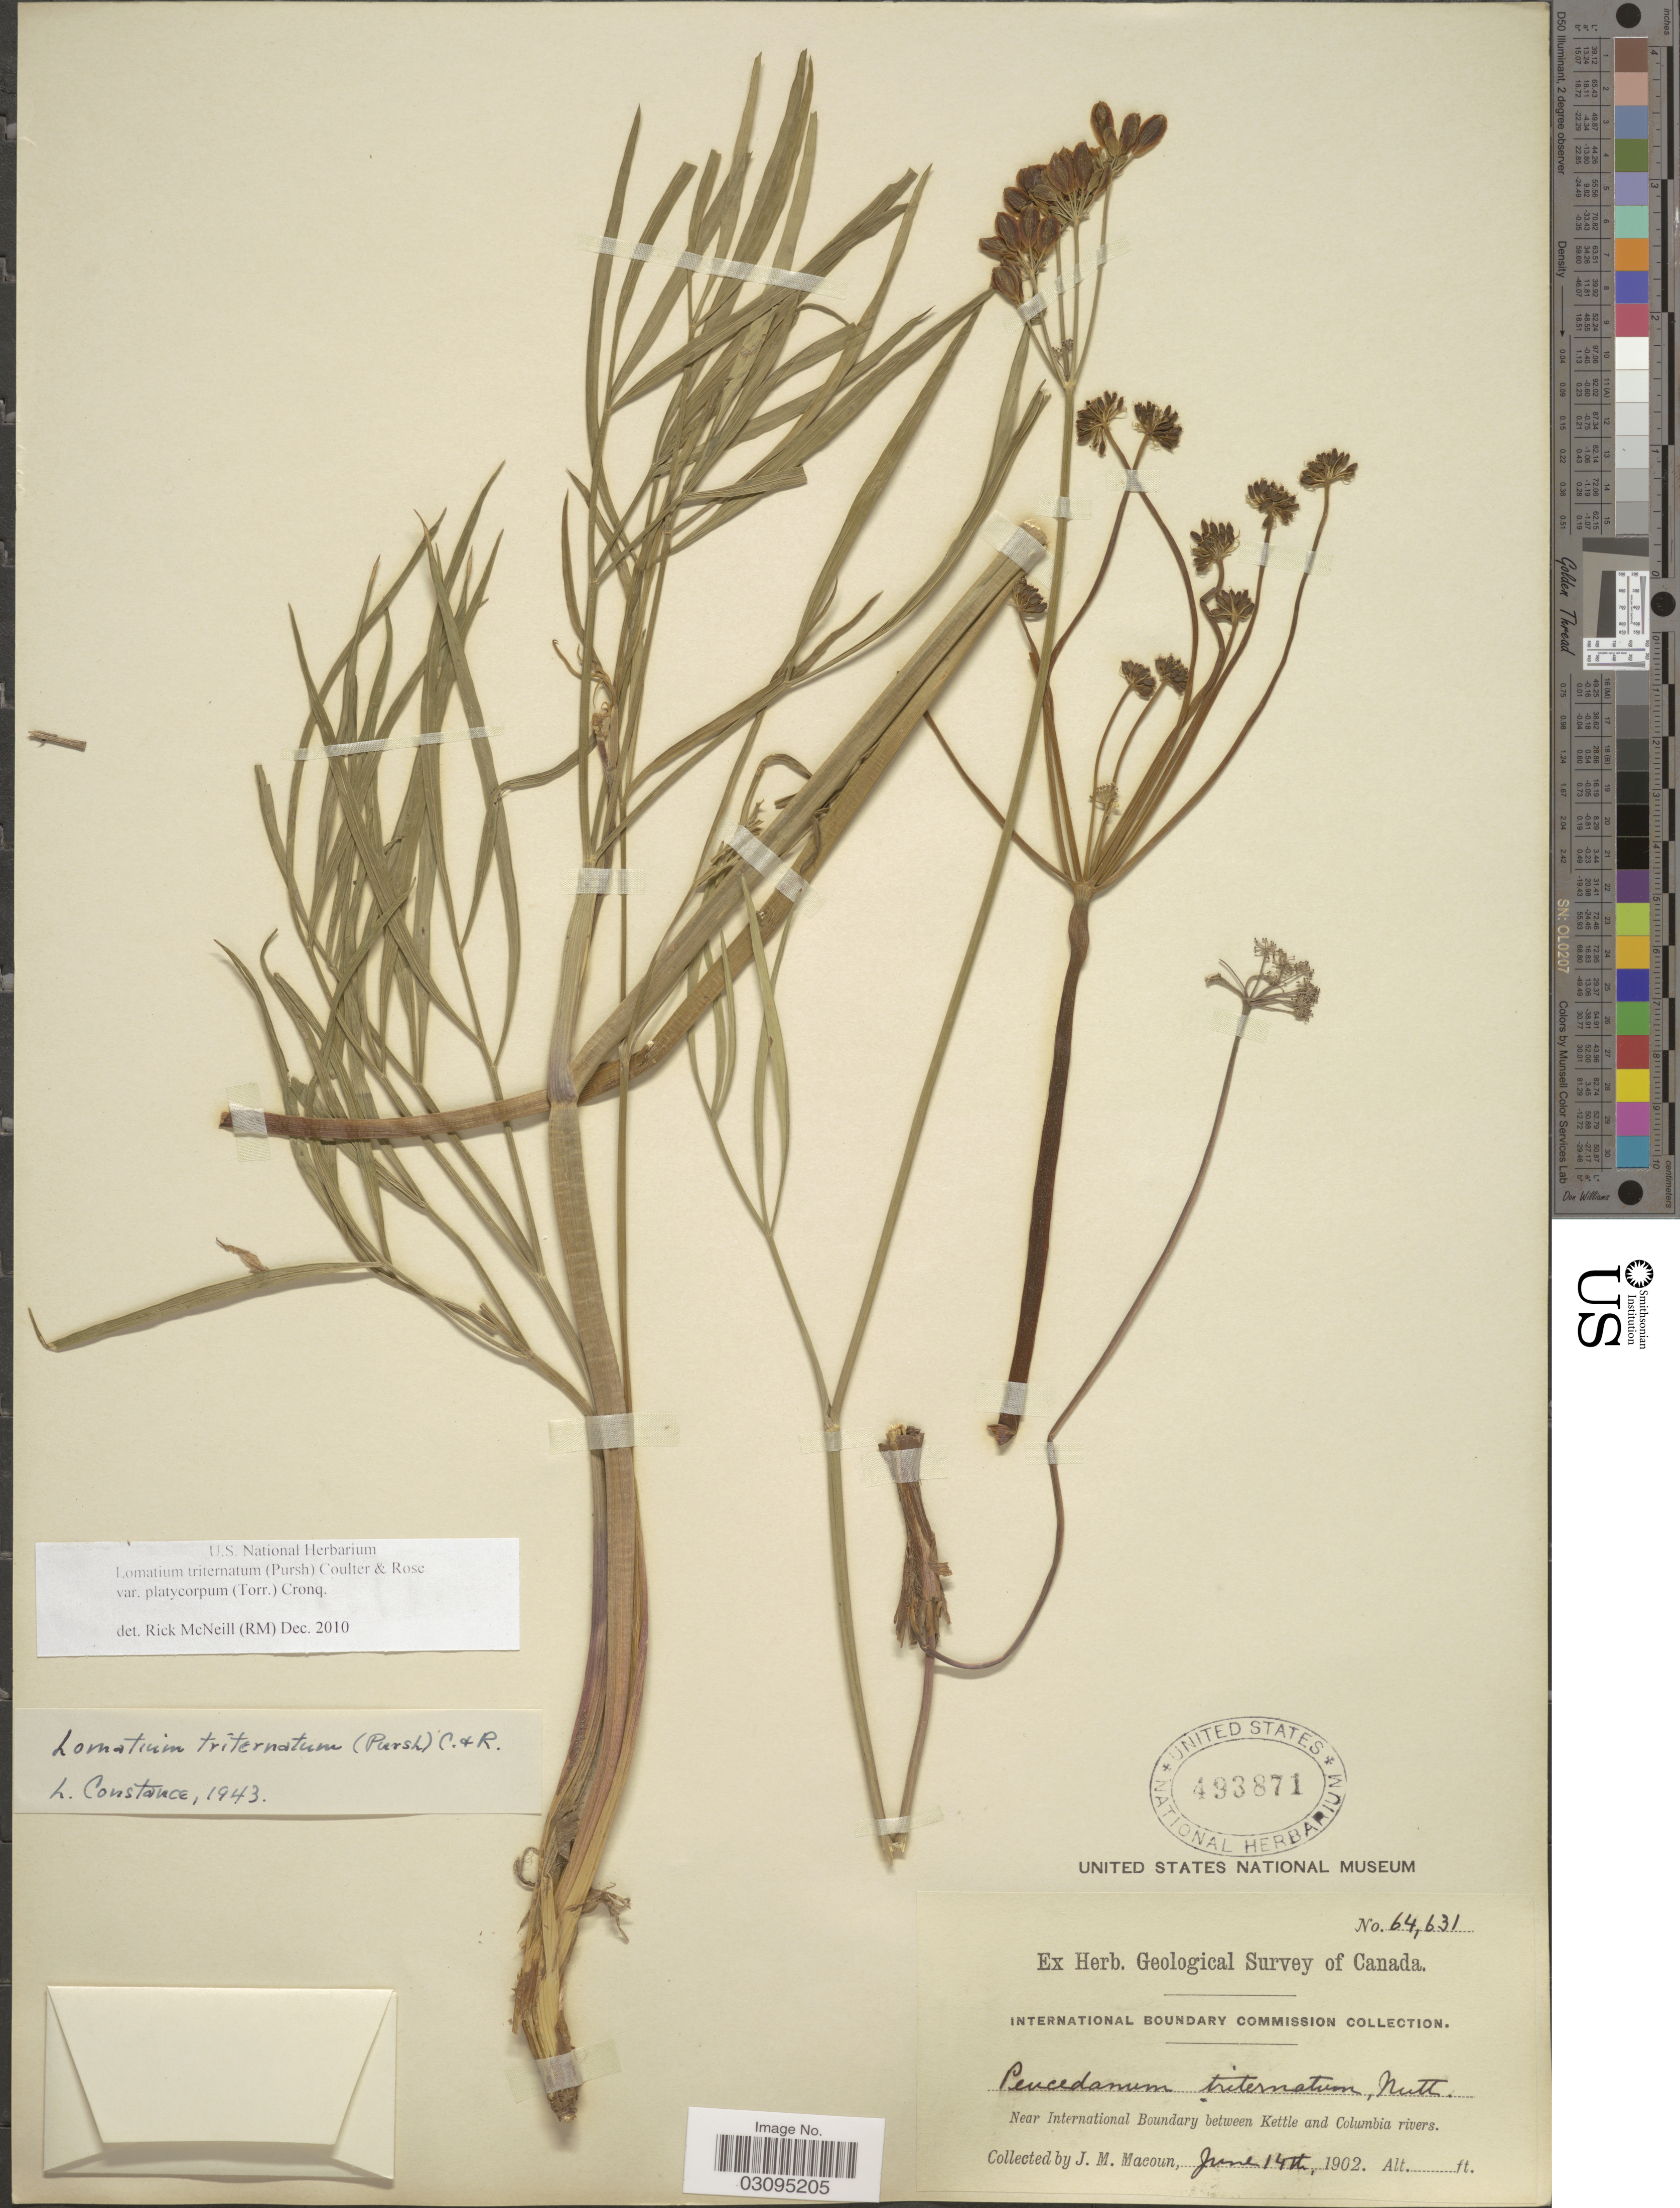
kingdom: Plantae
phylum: Tracheophyta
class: Magnoliopsida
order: Apiales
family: Apiaceae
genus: Lomatium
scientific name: Lomatium triternatum var. platycarpum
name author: (Torr.) B. Boivin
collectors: J. M. Macoun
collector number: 64631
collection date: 1902-06-14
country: Canada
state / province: British Columbia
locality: Near International Boundary between Kettle and Columbia rivers.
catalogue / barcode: US 493871